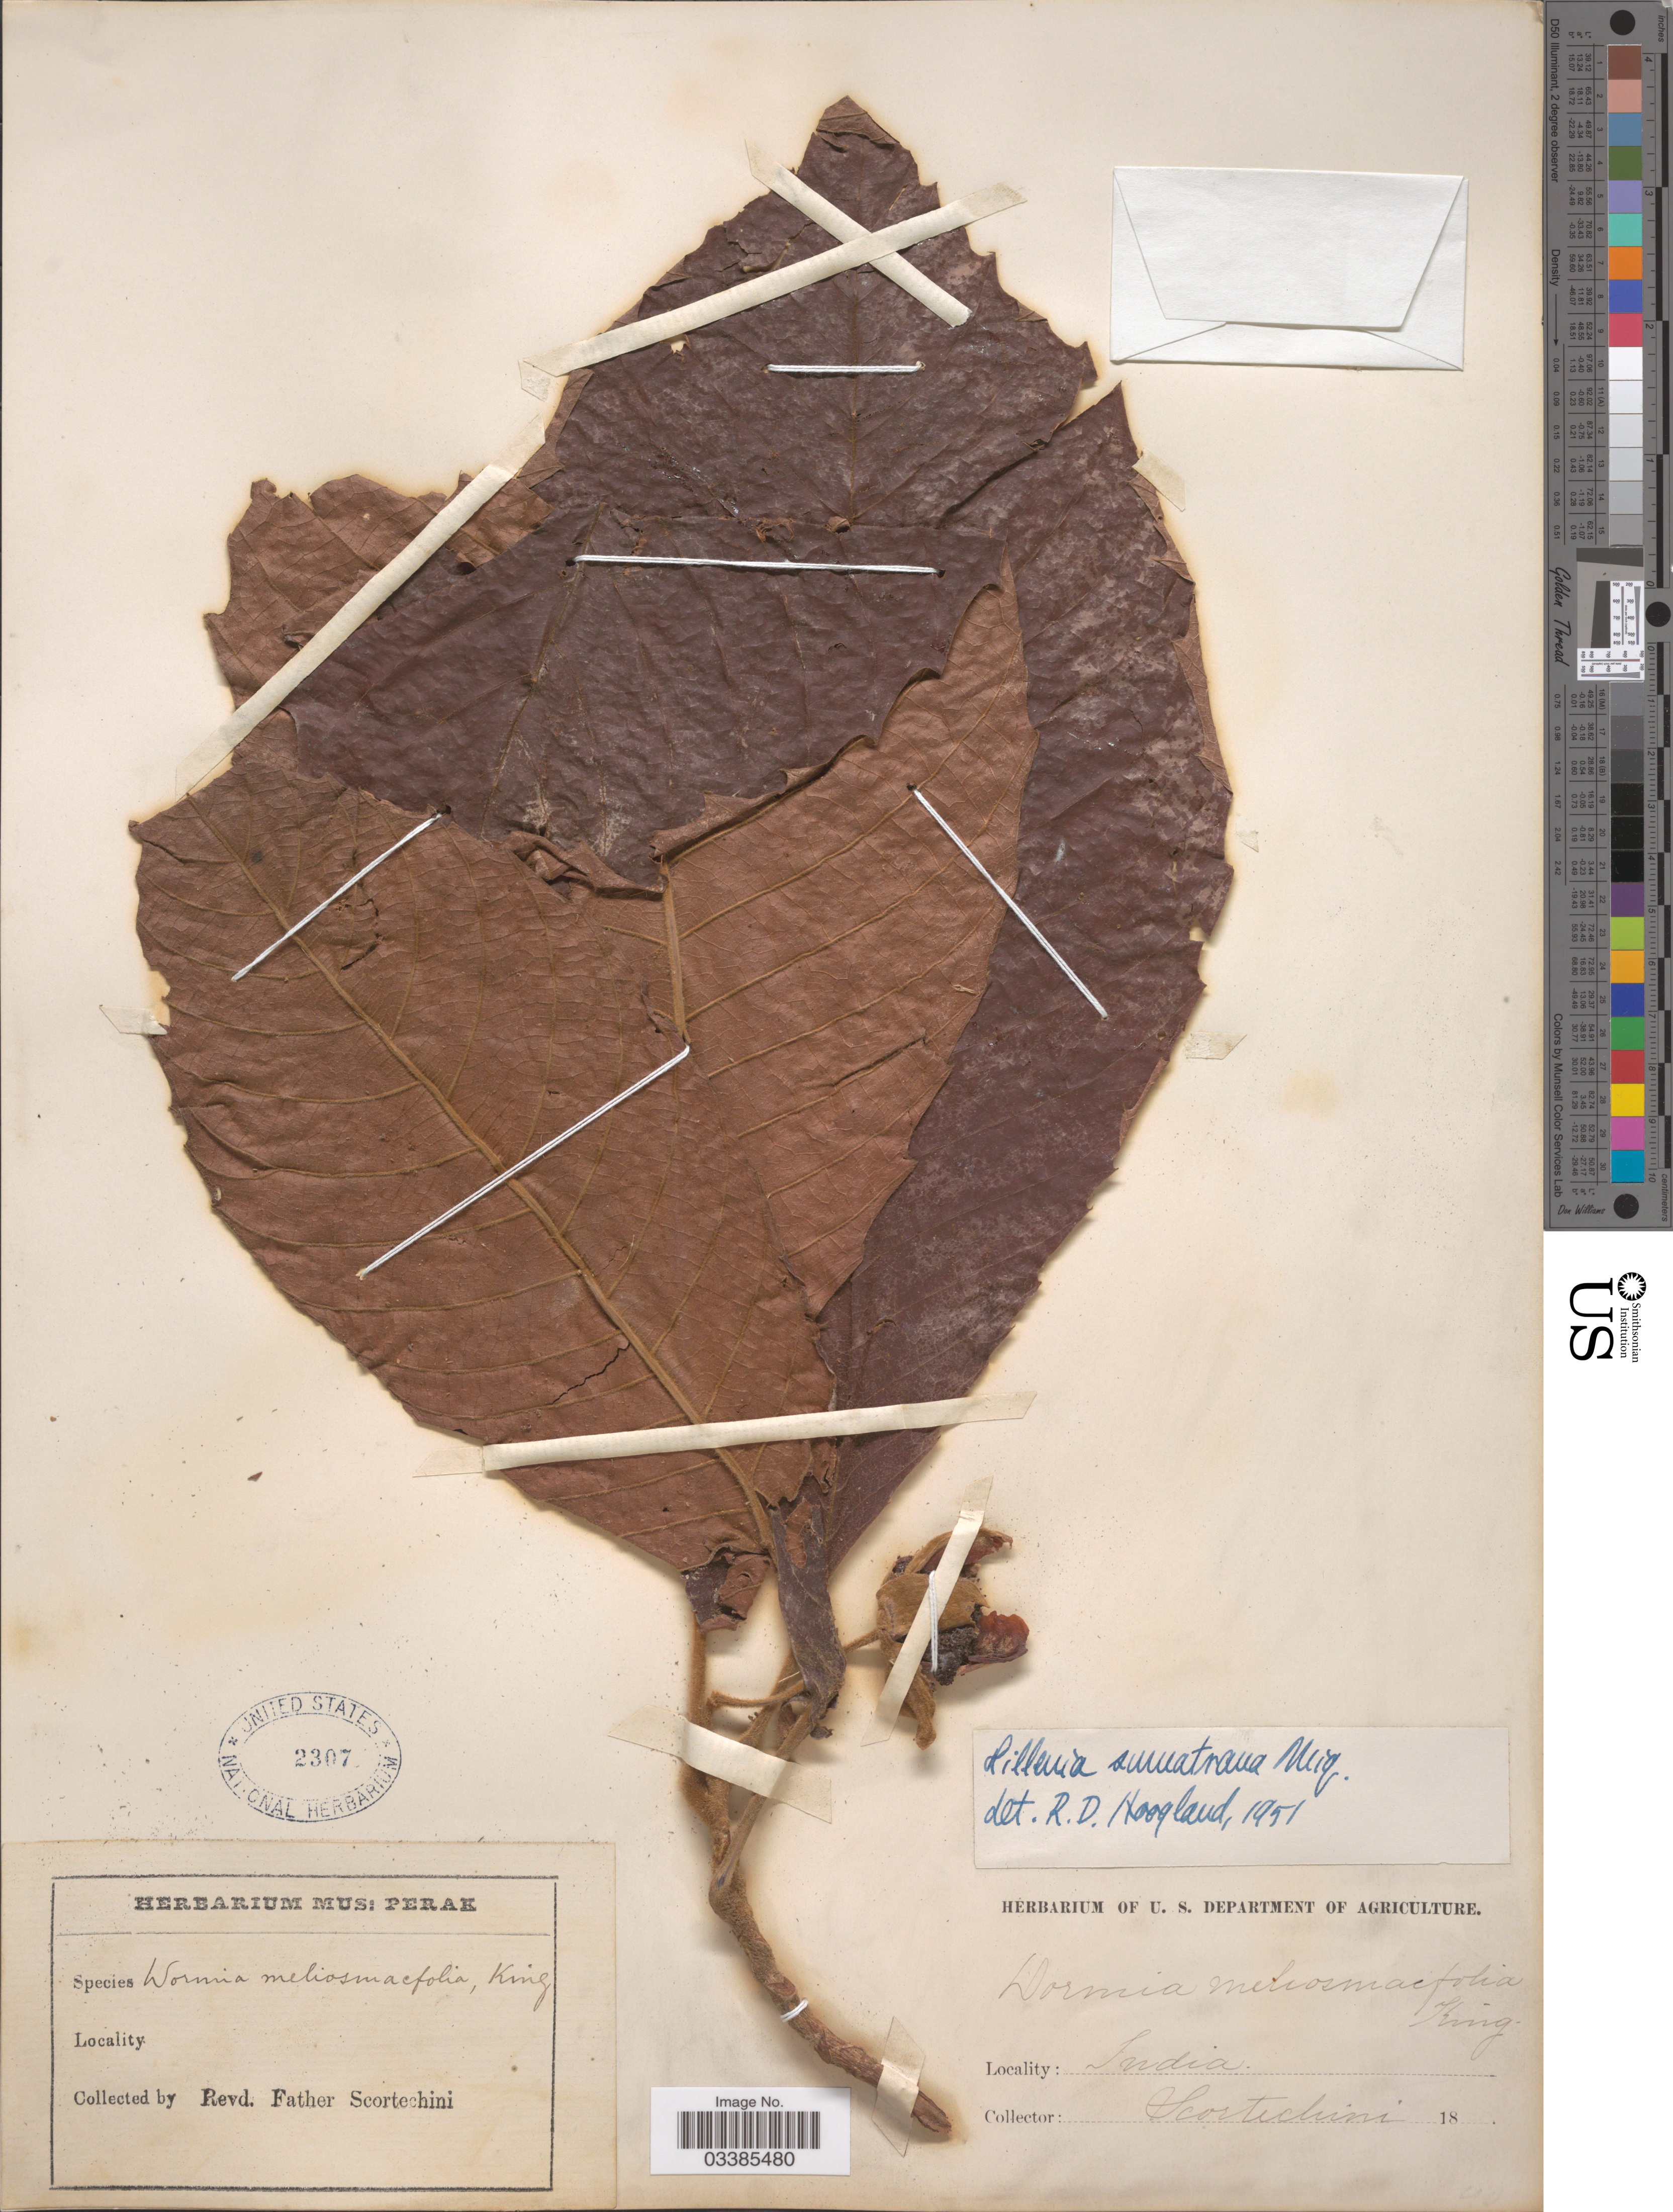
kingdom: Plantae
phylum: Tracheophyta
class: Magnoliopsida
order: Dilleniales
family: Dilleniaceae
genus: Dillenia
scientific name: Dillenia sumatrana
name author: Miq.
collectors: Fr. Scortechini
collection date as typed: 18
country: India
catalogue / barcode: US 2307